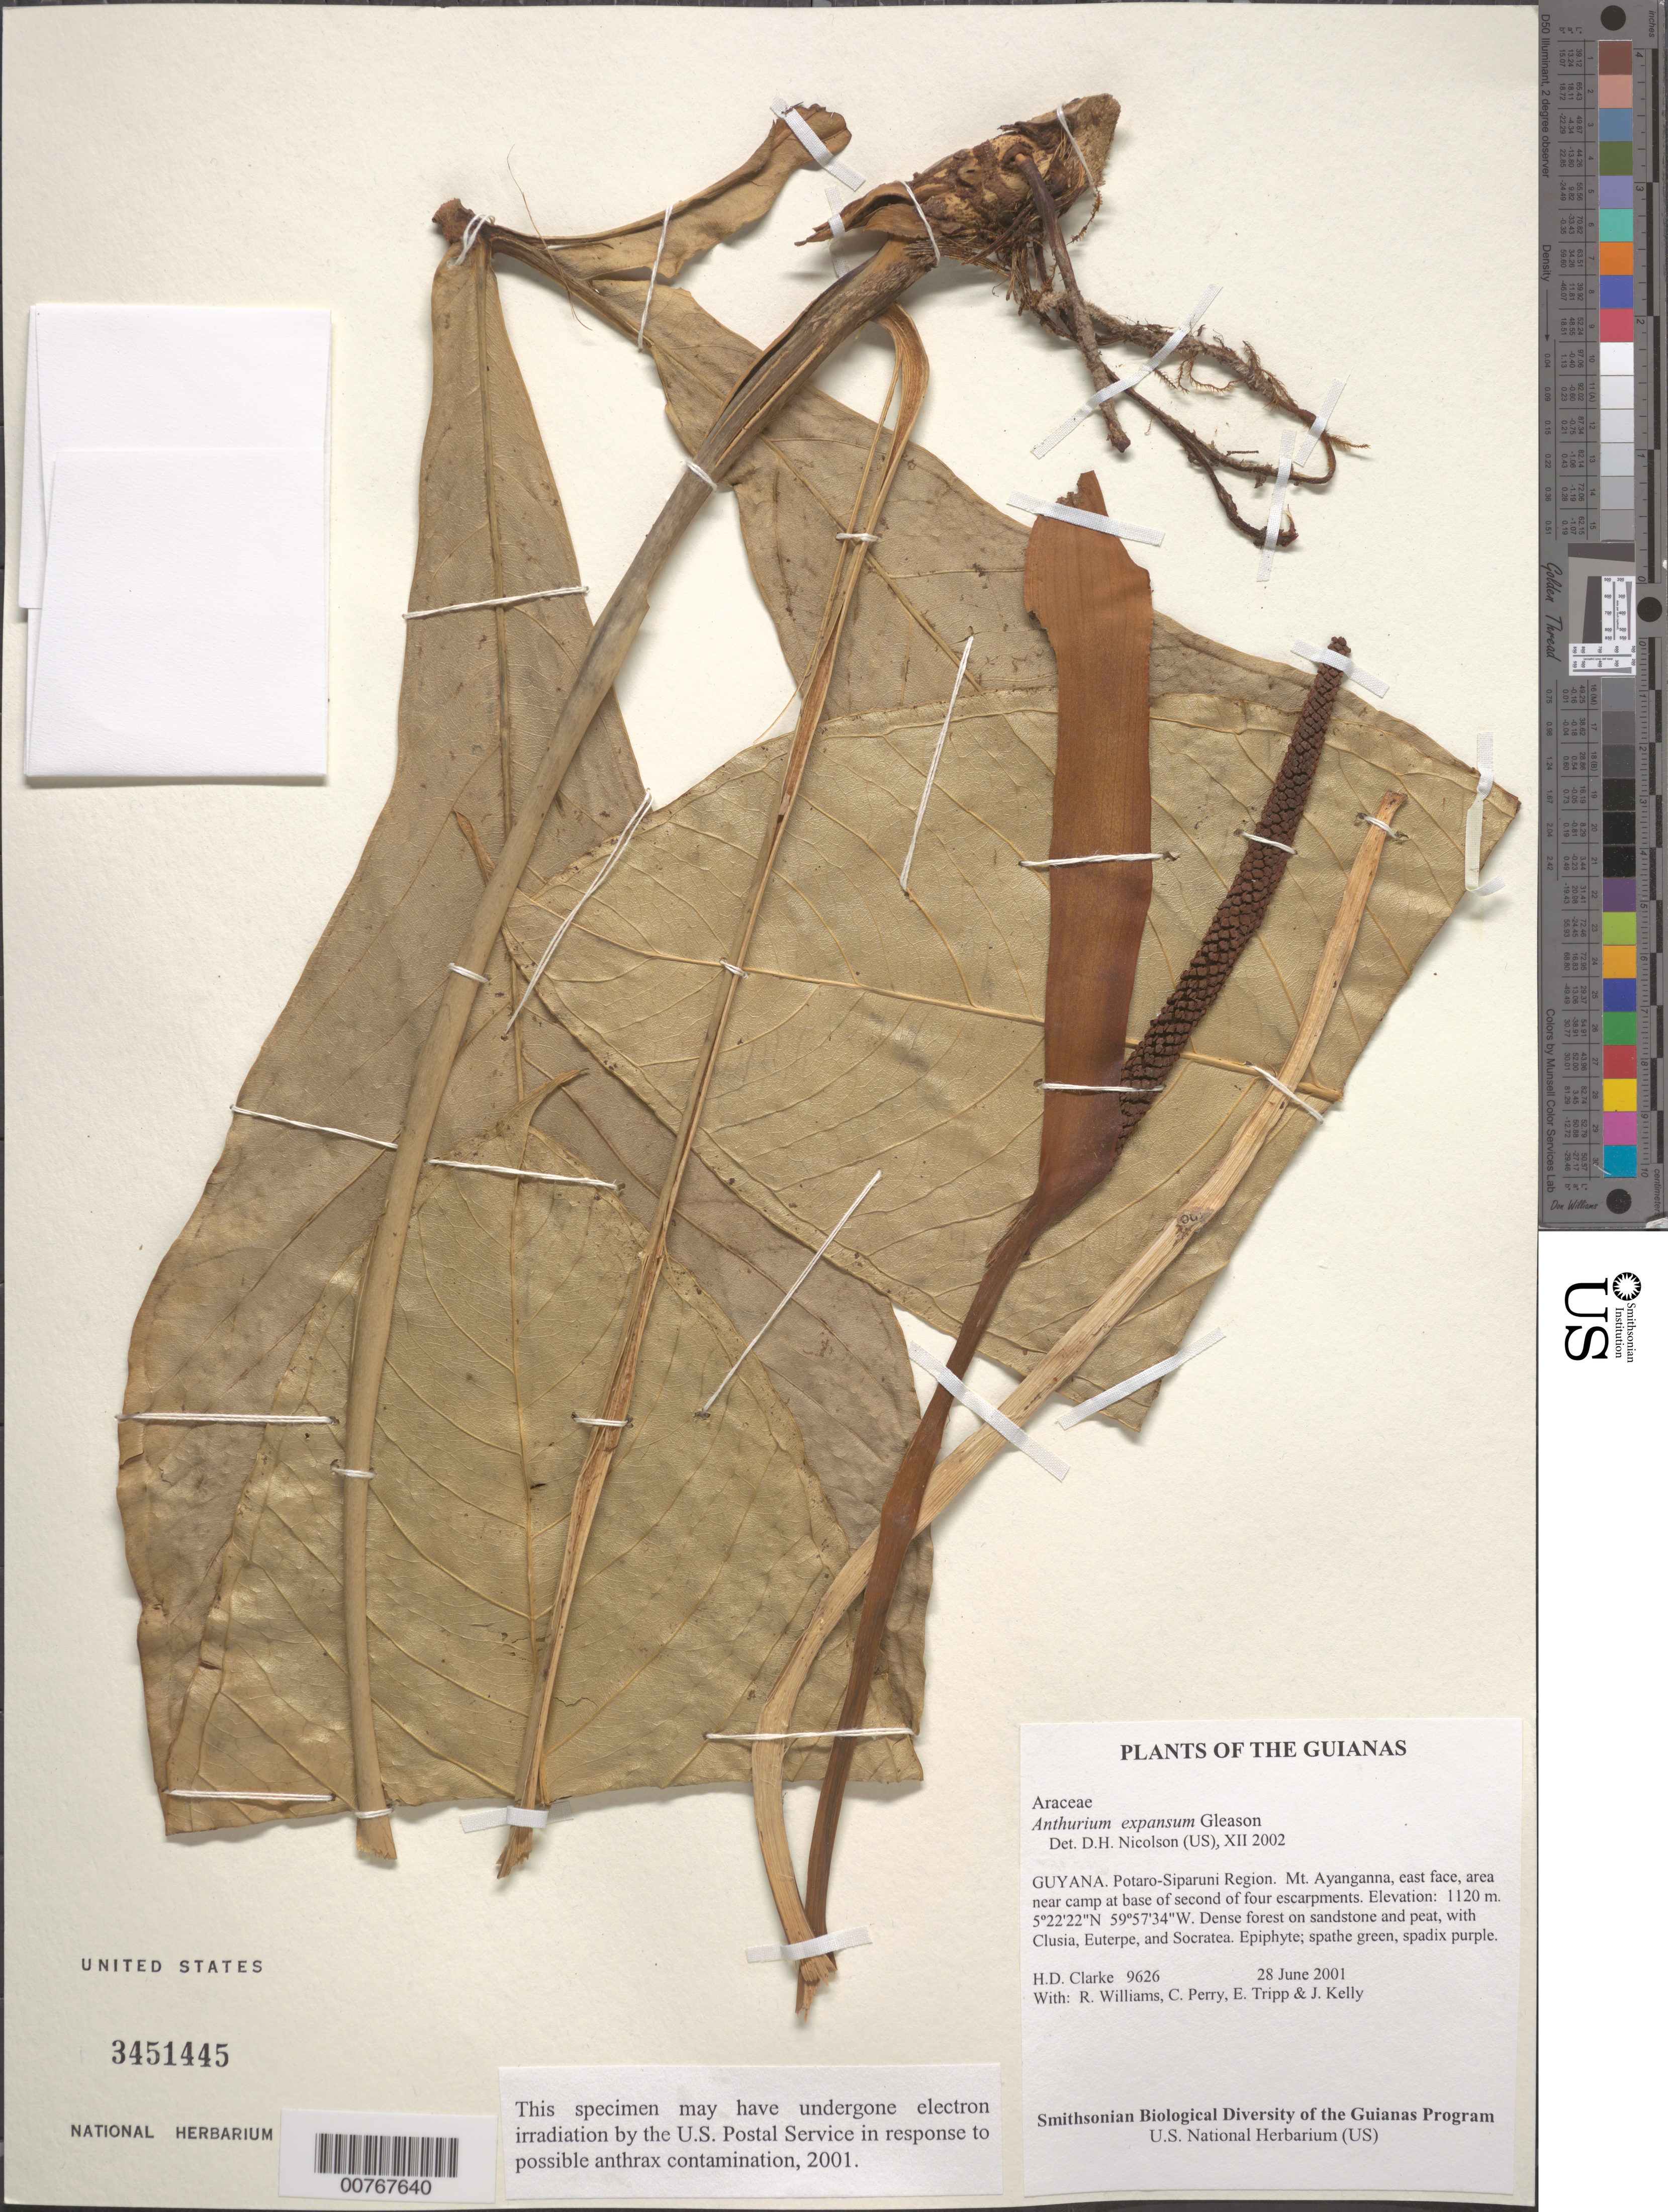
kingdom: Plantae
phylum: Tracheophyta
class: Liliopsida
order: Alismatales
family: Araceae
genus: Anthurium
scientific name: Anthurium expansum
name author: Gleason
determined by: Nicolson, Dan H.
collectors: H. D. Clarke, R. Williams, C. Perry, E. Tripp & J. Kelly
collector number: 9626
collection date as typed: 28 June 2001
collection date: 2001-06-28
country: Guyana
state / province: Potaro-Siparuni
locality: Mt. Ayanganna, east face, area near camp at base of second of four escarpments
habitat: Dense forest on sandstone and peat, with Clusia, Euterpe, and Socratea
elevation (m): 1120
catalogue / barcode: US 3451445